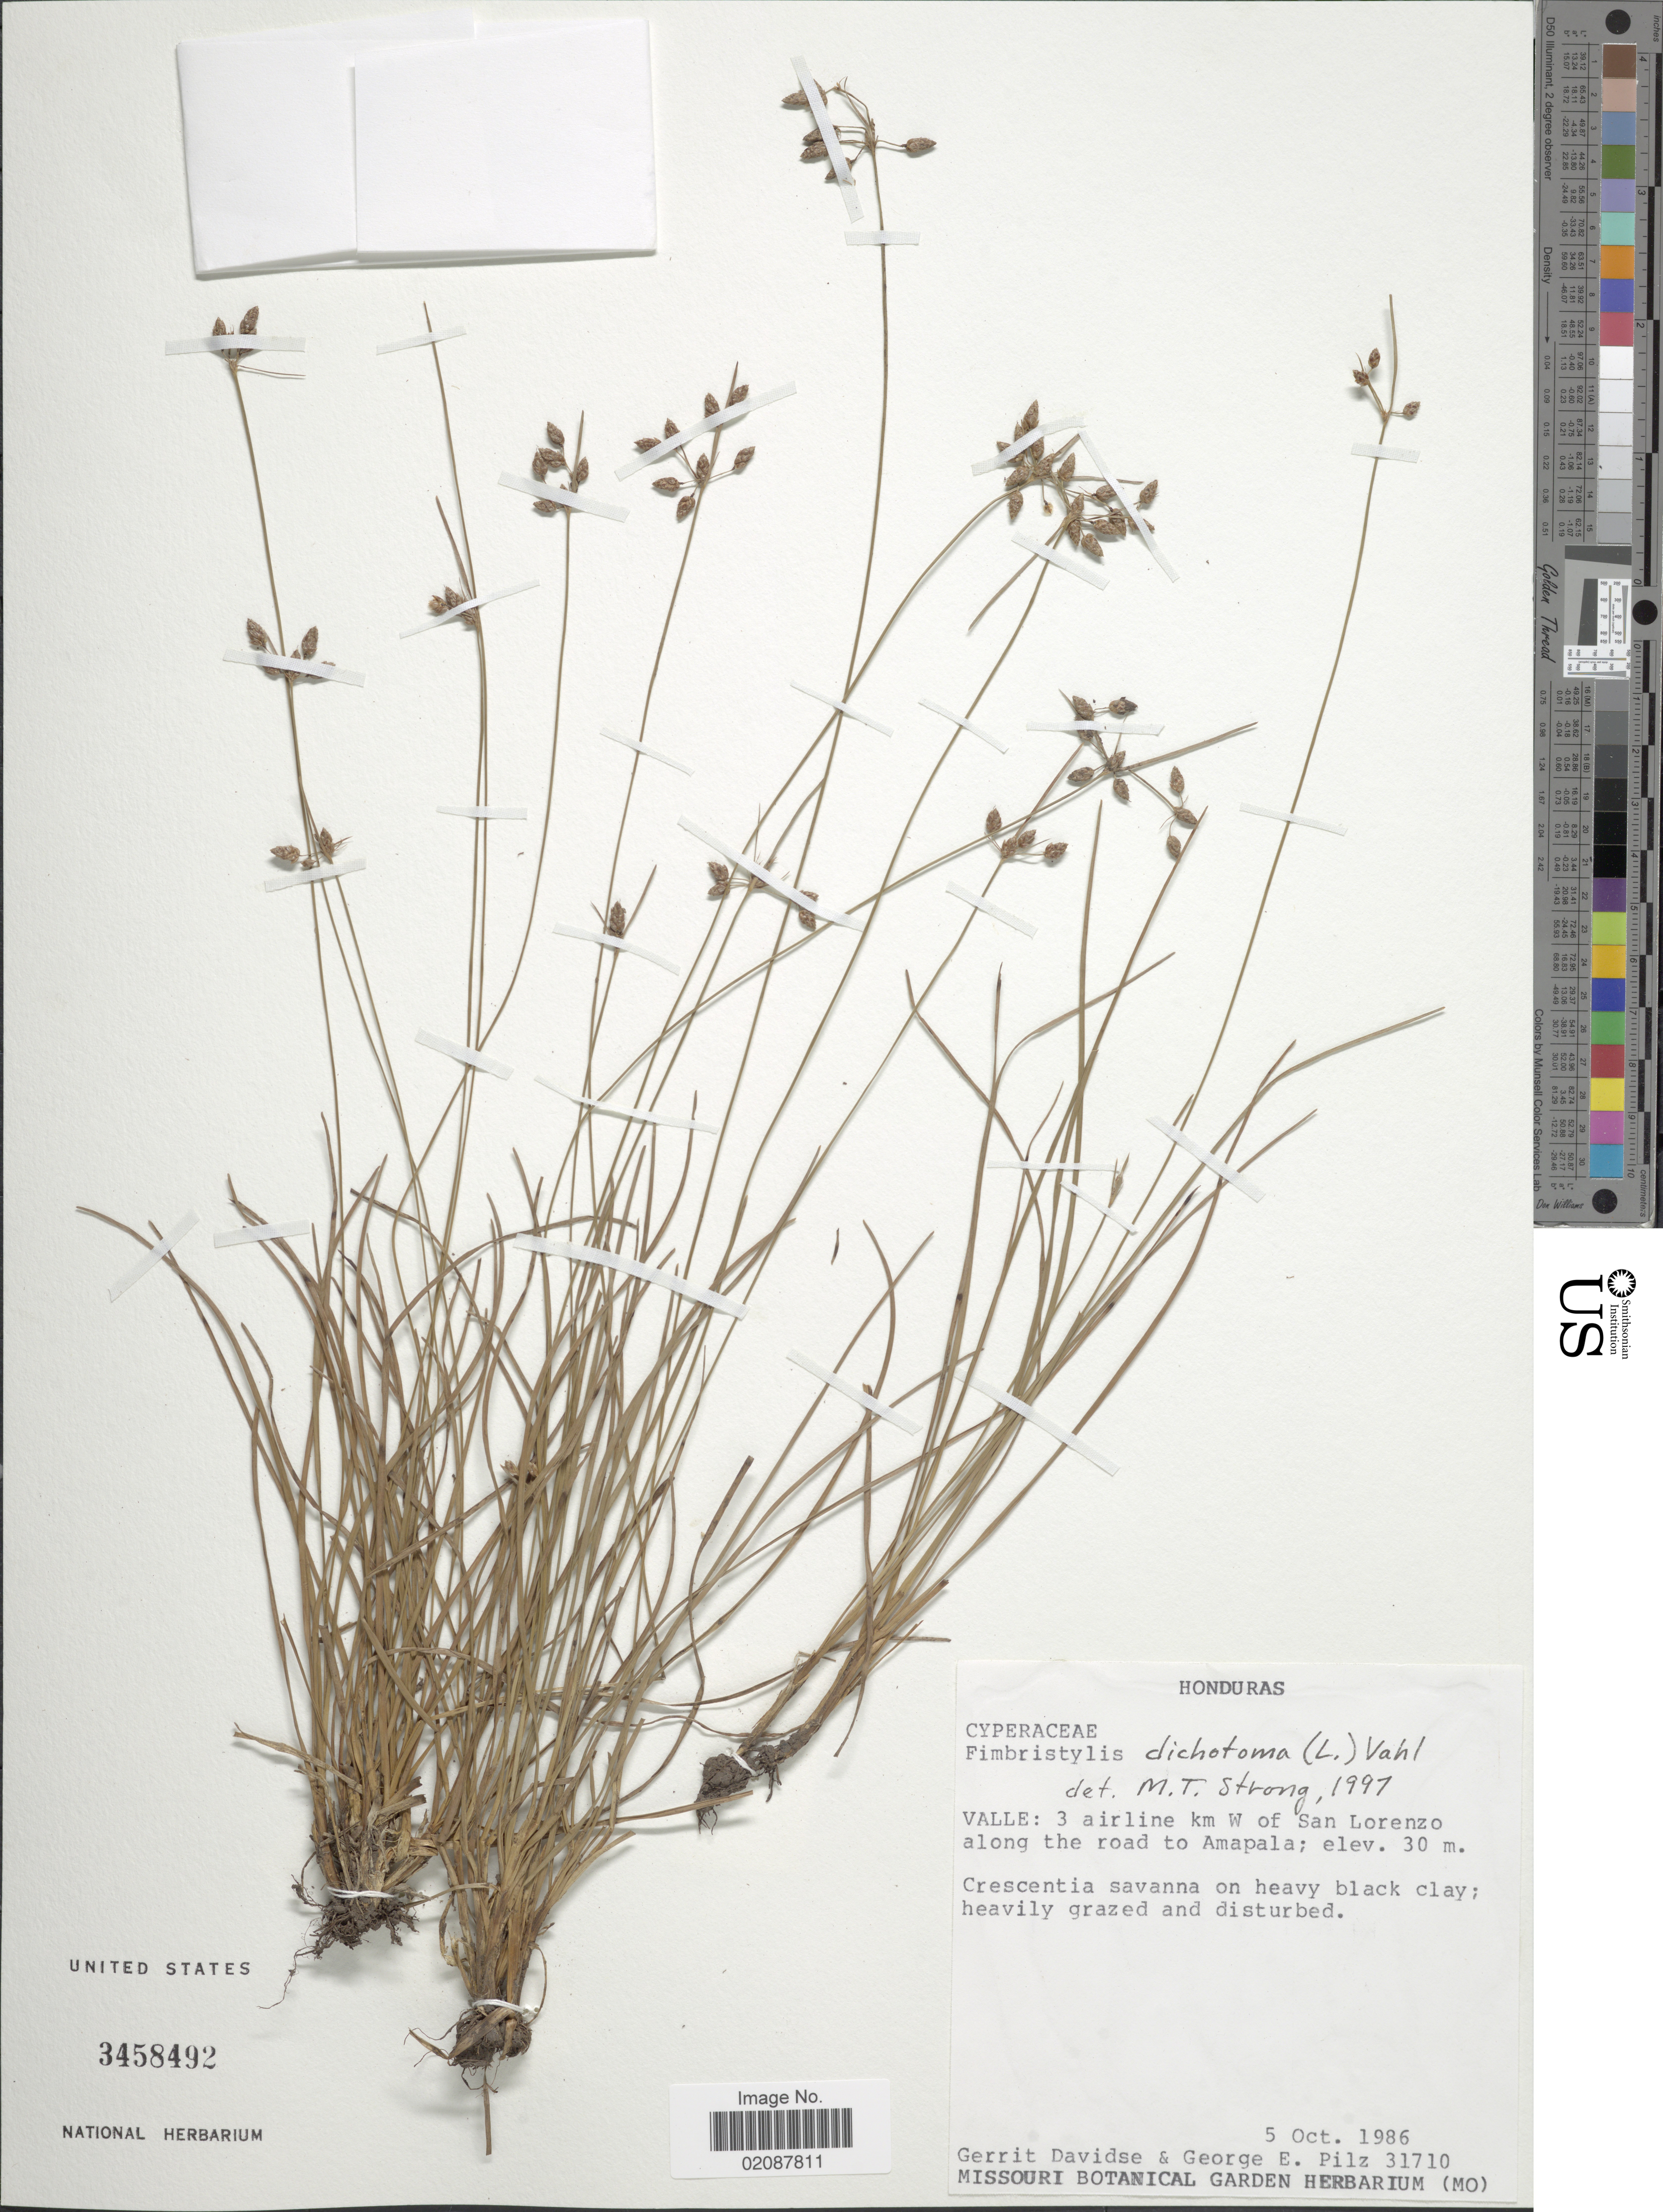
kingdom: Plantae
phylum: Tracheophyta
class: Liliopsida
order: Poales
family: Cyperaceae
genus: Fimbristylis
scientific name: Fimbristylis dichotoma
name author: (L.) Vahl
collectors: G. Davidse & G. E. Pilz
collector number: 31710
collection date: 1986-10-05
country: Honduras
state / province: Valle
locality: Valle: 3 airline km W of San Lorenzo along the road to Amapala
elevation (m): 30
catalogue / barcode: US 3458492